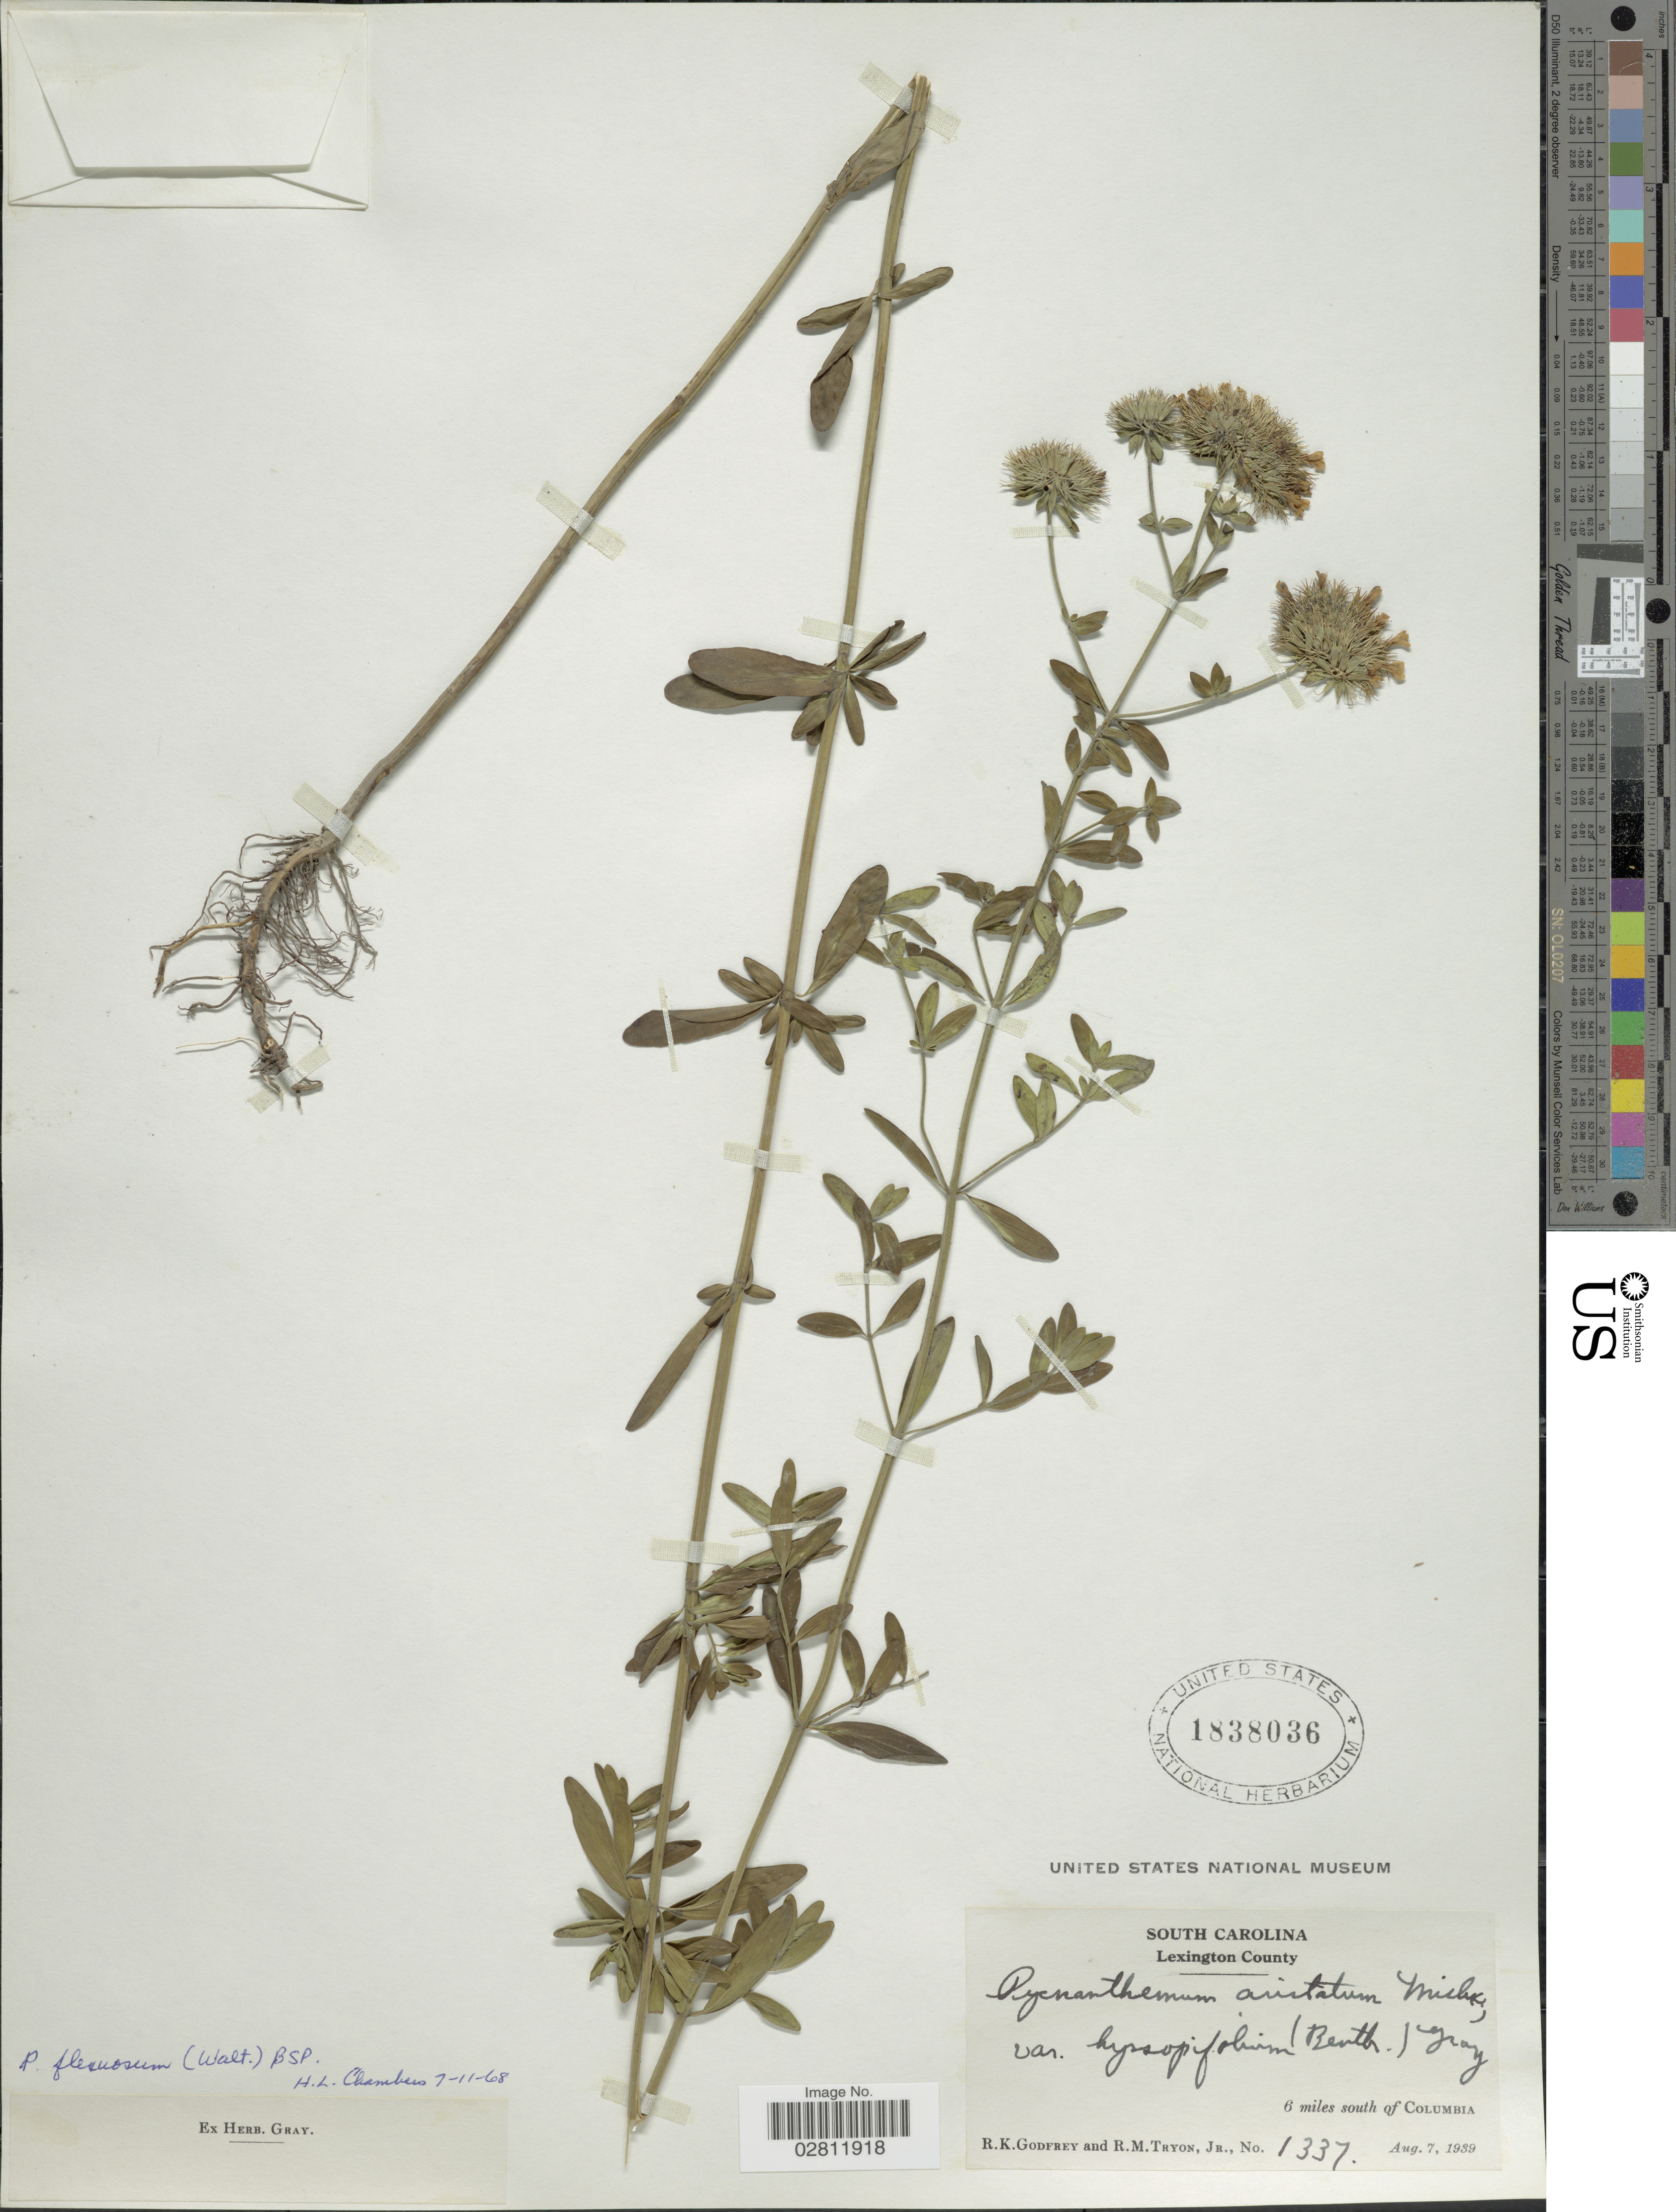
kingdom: Plantae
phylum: Tracheophyta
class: Magnoliopsida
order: Lamiales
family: Lamiaceae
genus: Pycnanthemum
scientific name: Pycnanthemum flexuosum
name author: (Walter) Britton, Stearns & Poggenb.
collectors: R. K. Godfrey & R. M. Tryon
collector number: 1337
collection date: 1939-08-07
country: United States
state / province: South Carolina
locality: Lexington County. 6 miles south of Columbia.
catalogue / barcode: US 1838036